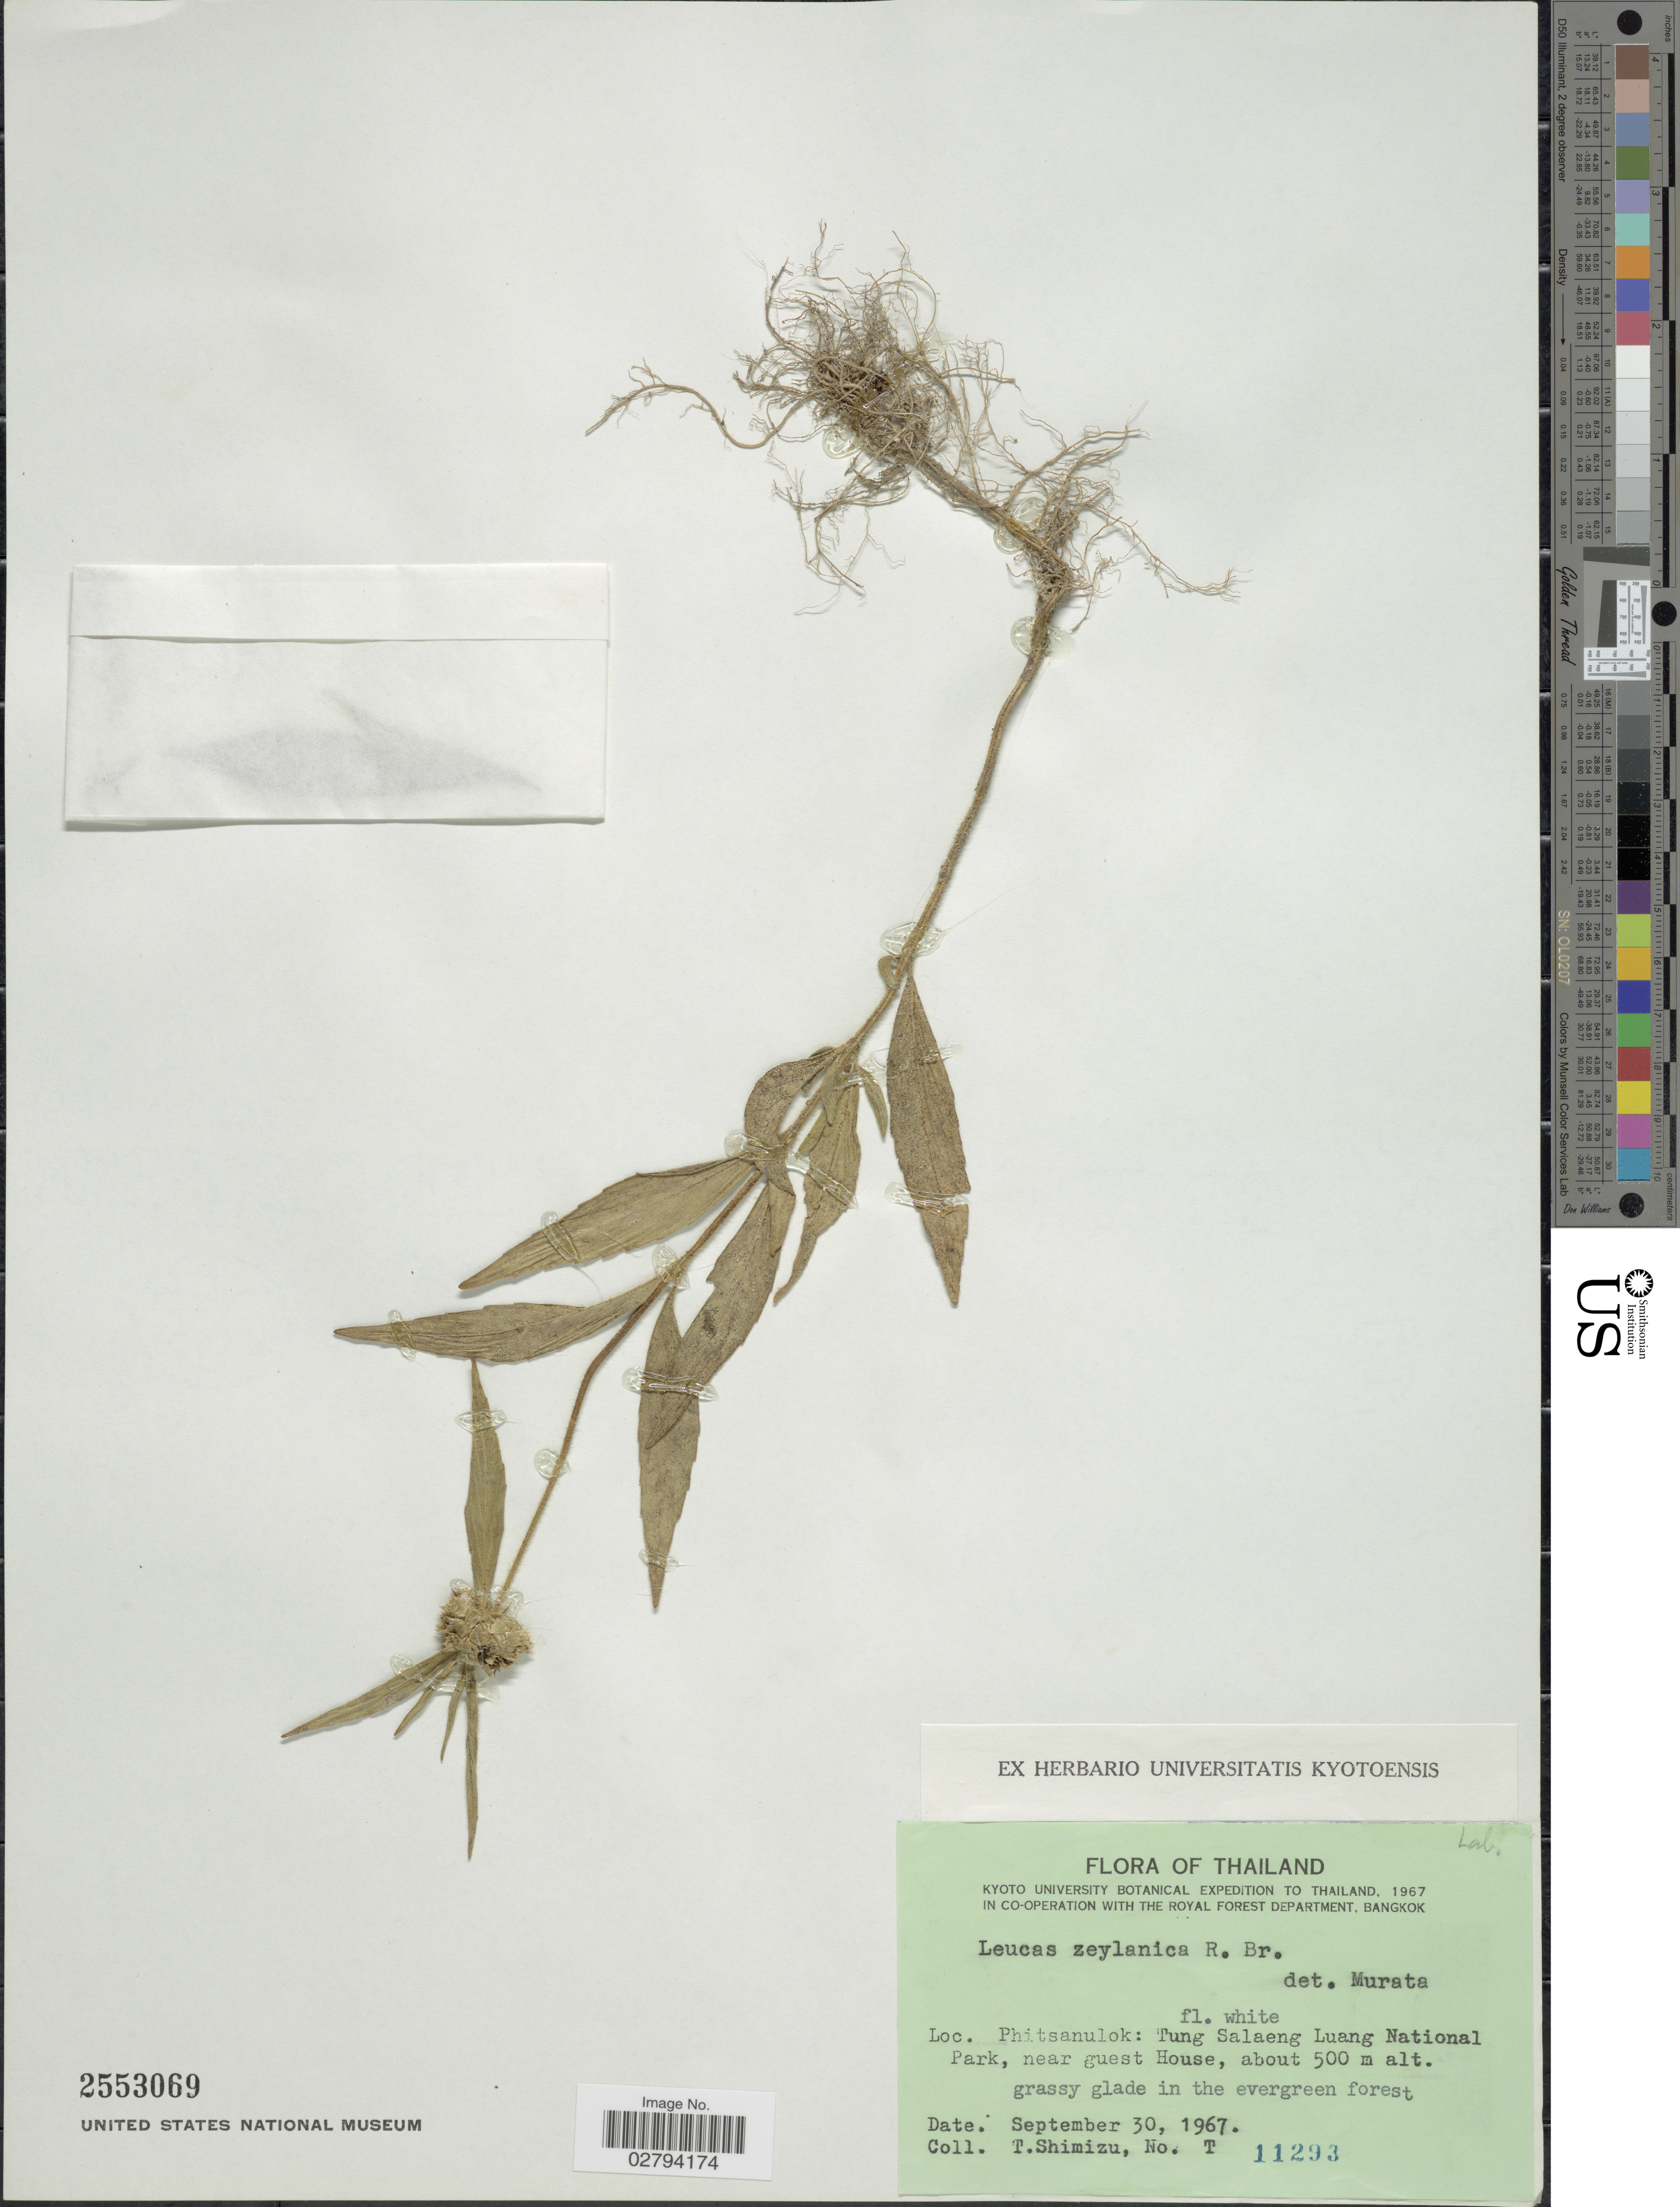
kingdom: Plantae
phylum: Tracheophyta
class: Magnoliopsida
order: Lamiales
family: Lamiaceae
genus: Leucas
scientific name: Leucas zeylanica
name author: (L.) W.T. Aiton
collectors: T. Shimizu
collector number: T 11293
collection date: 1967-09-30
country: Thailand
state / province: Phitsanulok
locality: Tung Salaeng Luang National Park, near guest House.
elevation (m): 500